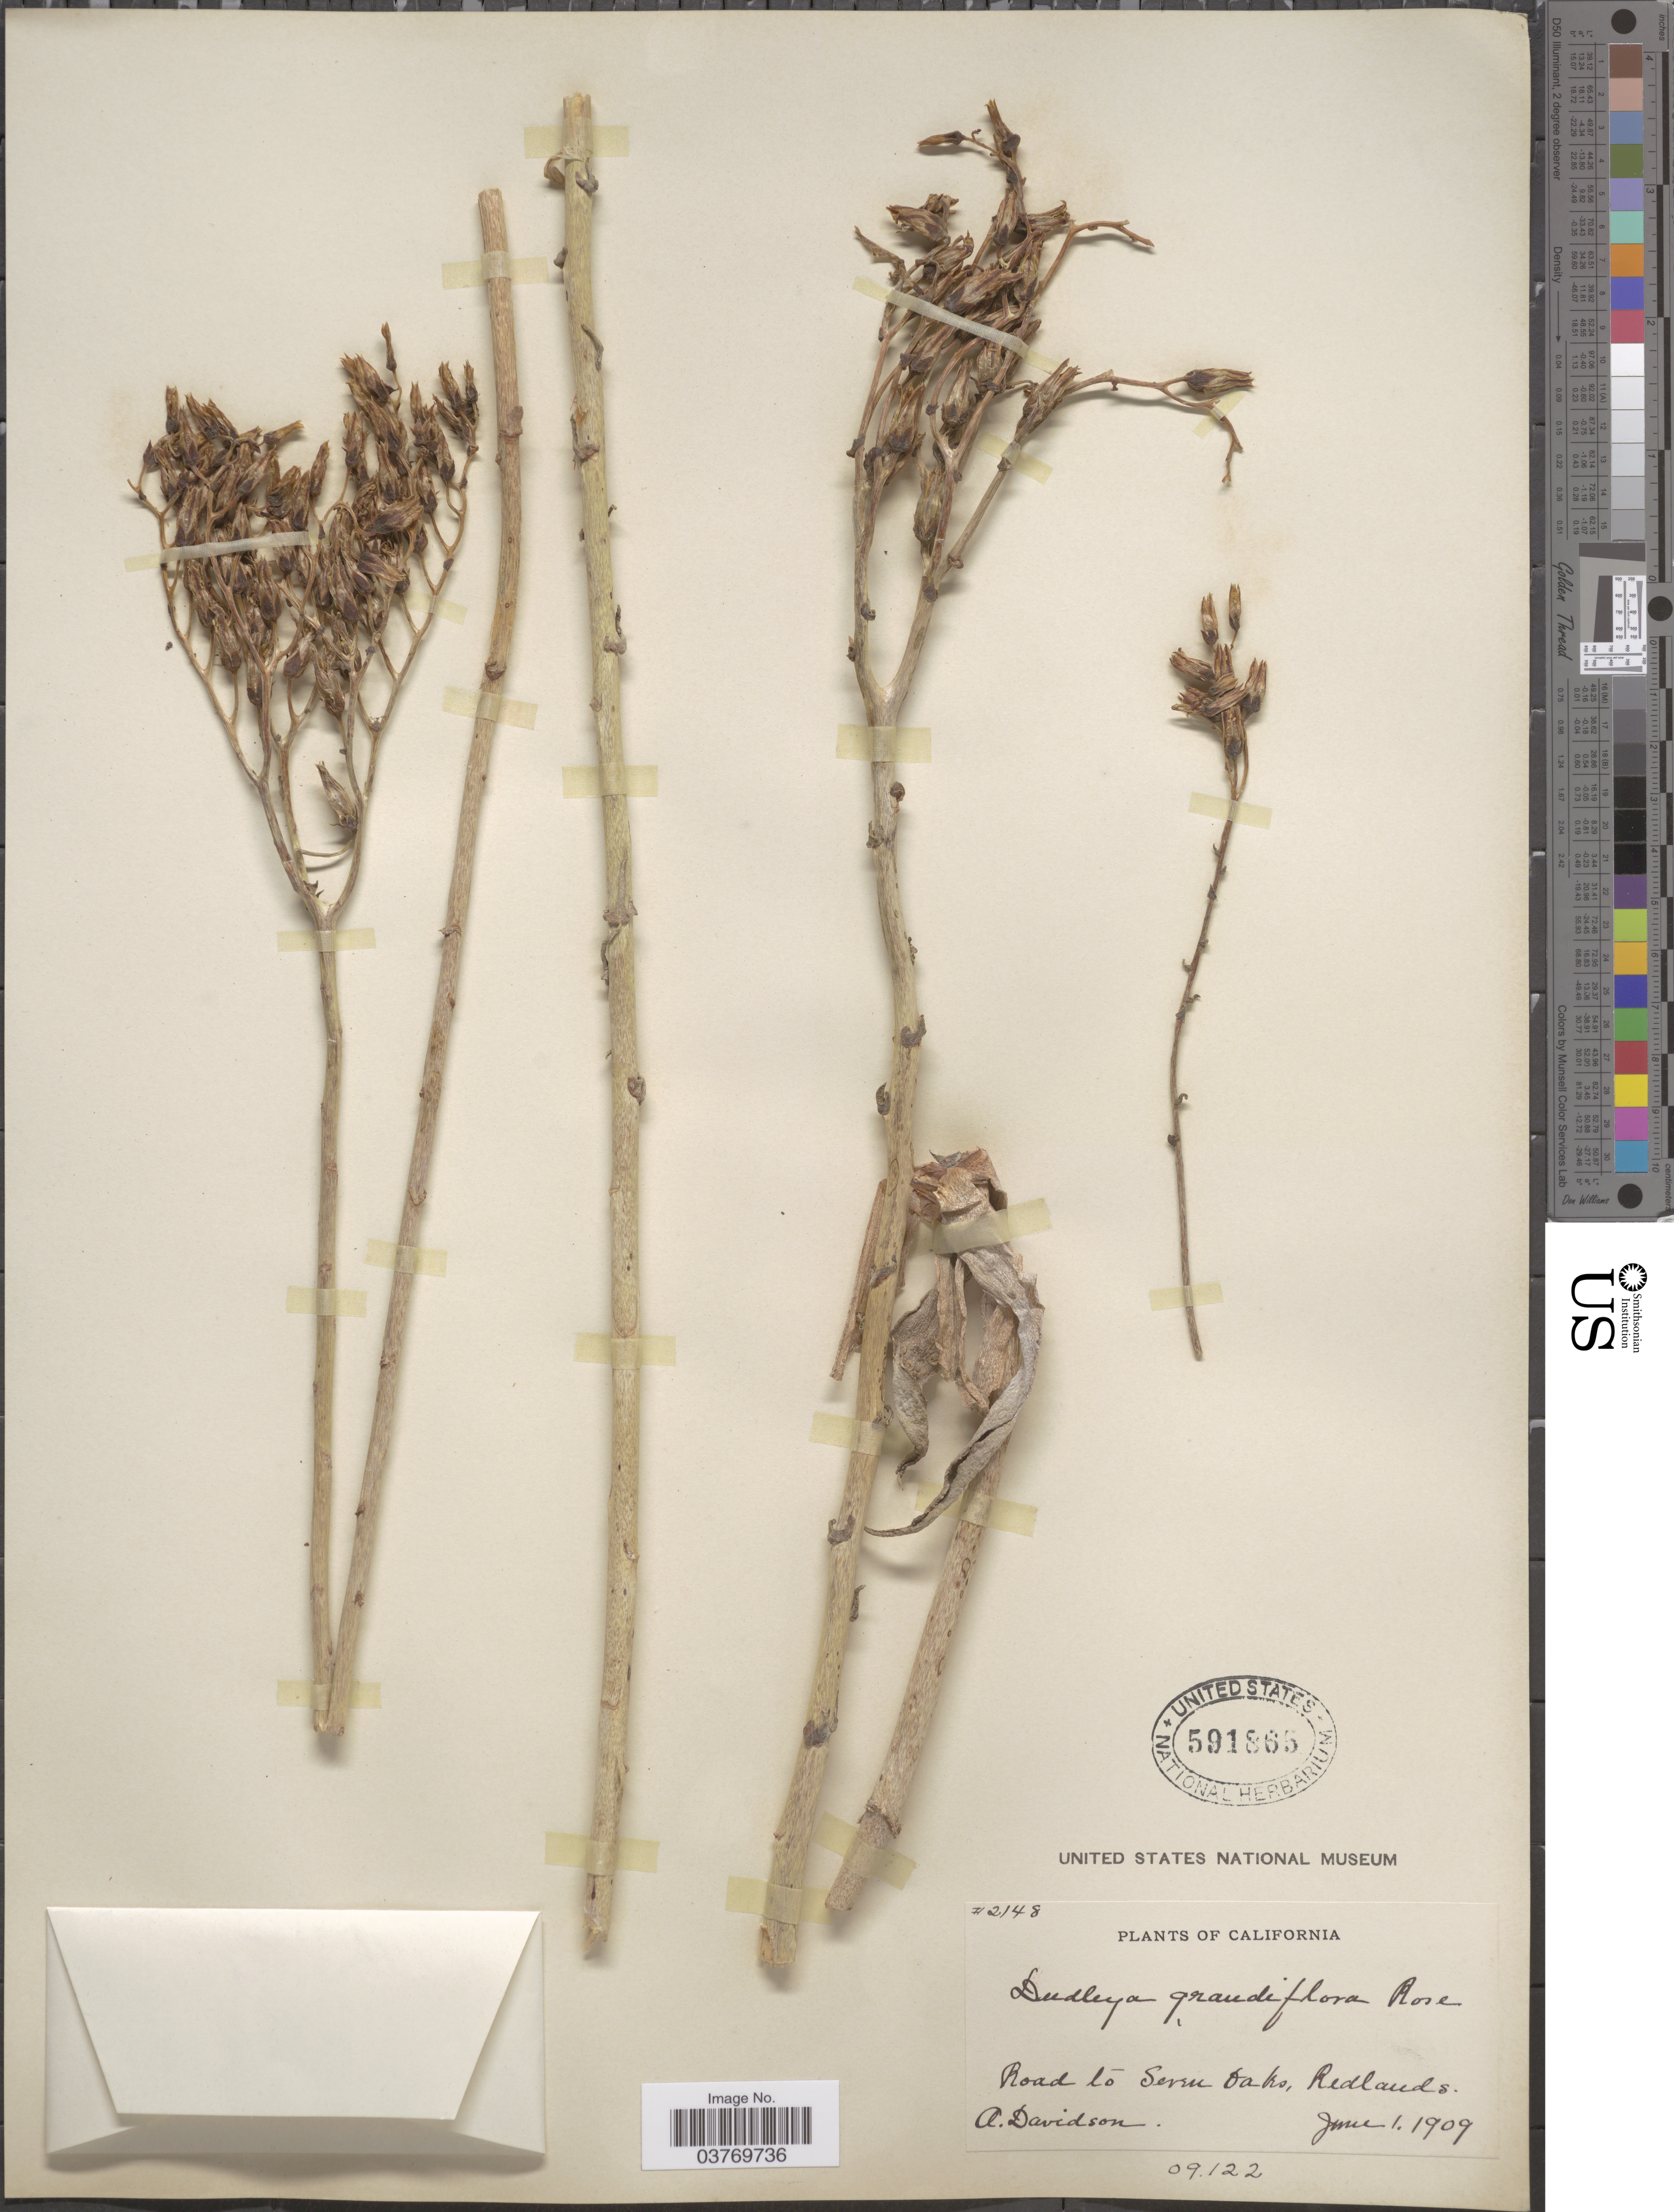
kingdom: Plantae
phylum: Tracheophyta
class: Magnoliopsida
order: Saxifragales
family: Crassulaceae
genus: Dudleya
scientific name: Dudleya grandiflora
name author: Rose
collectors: A. Davidson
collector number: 2148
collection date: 1909-06-01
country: United States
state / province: California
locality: Road to Seven Oaks, Redlands.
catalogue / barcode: US 591865